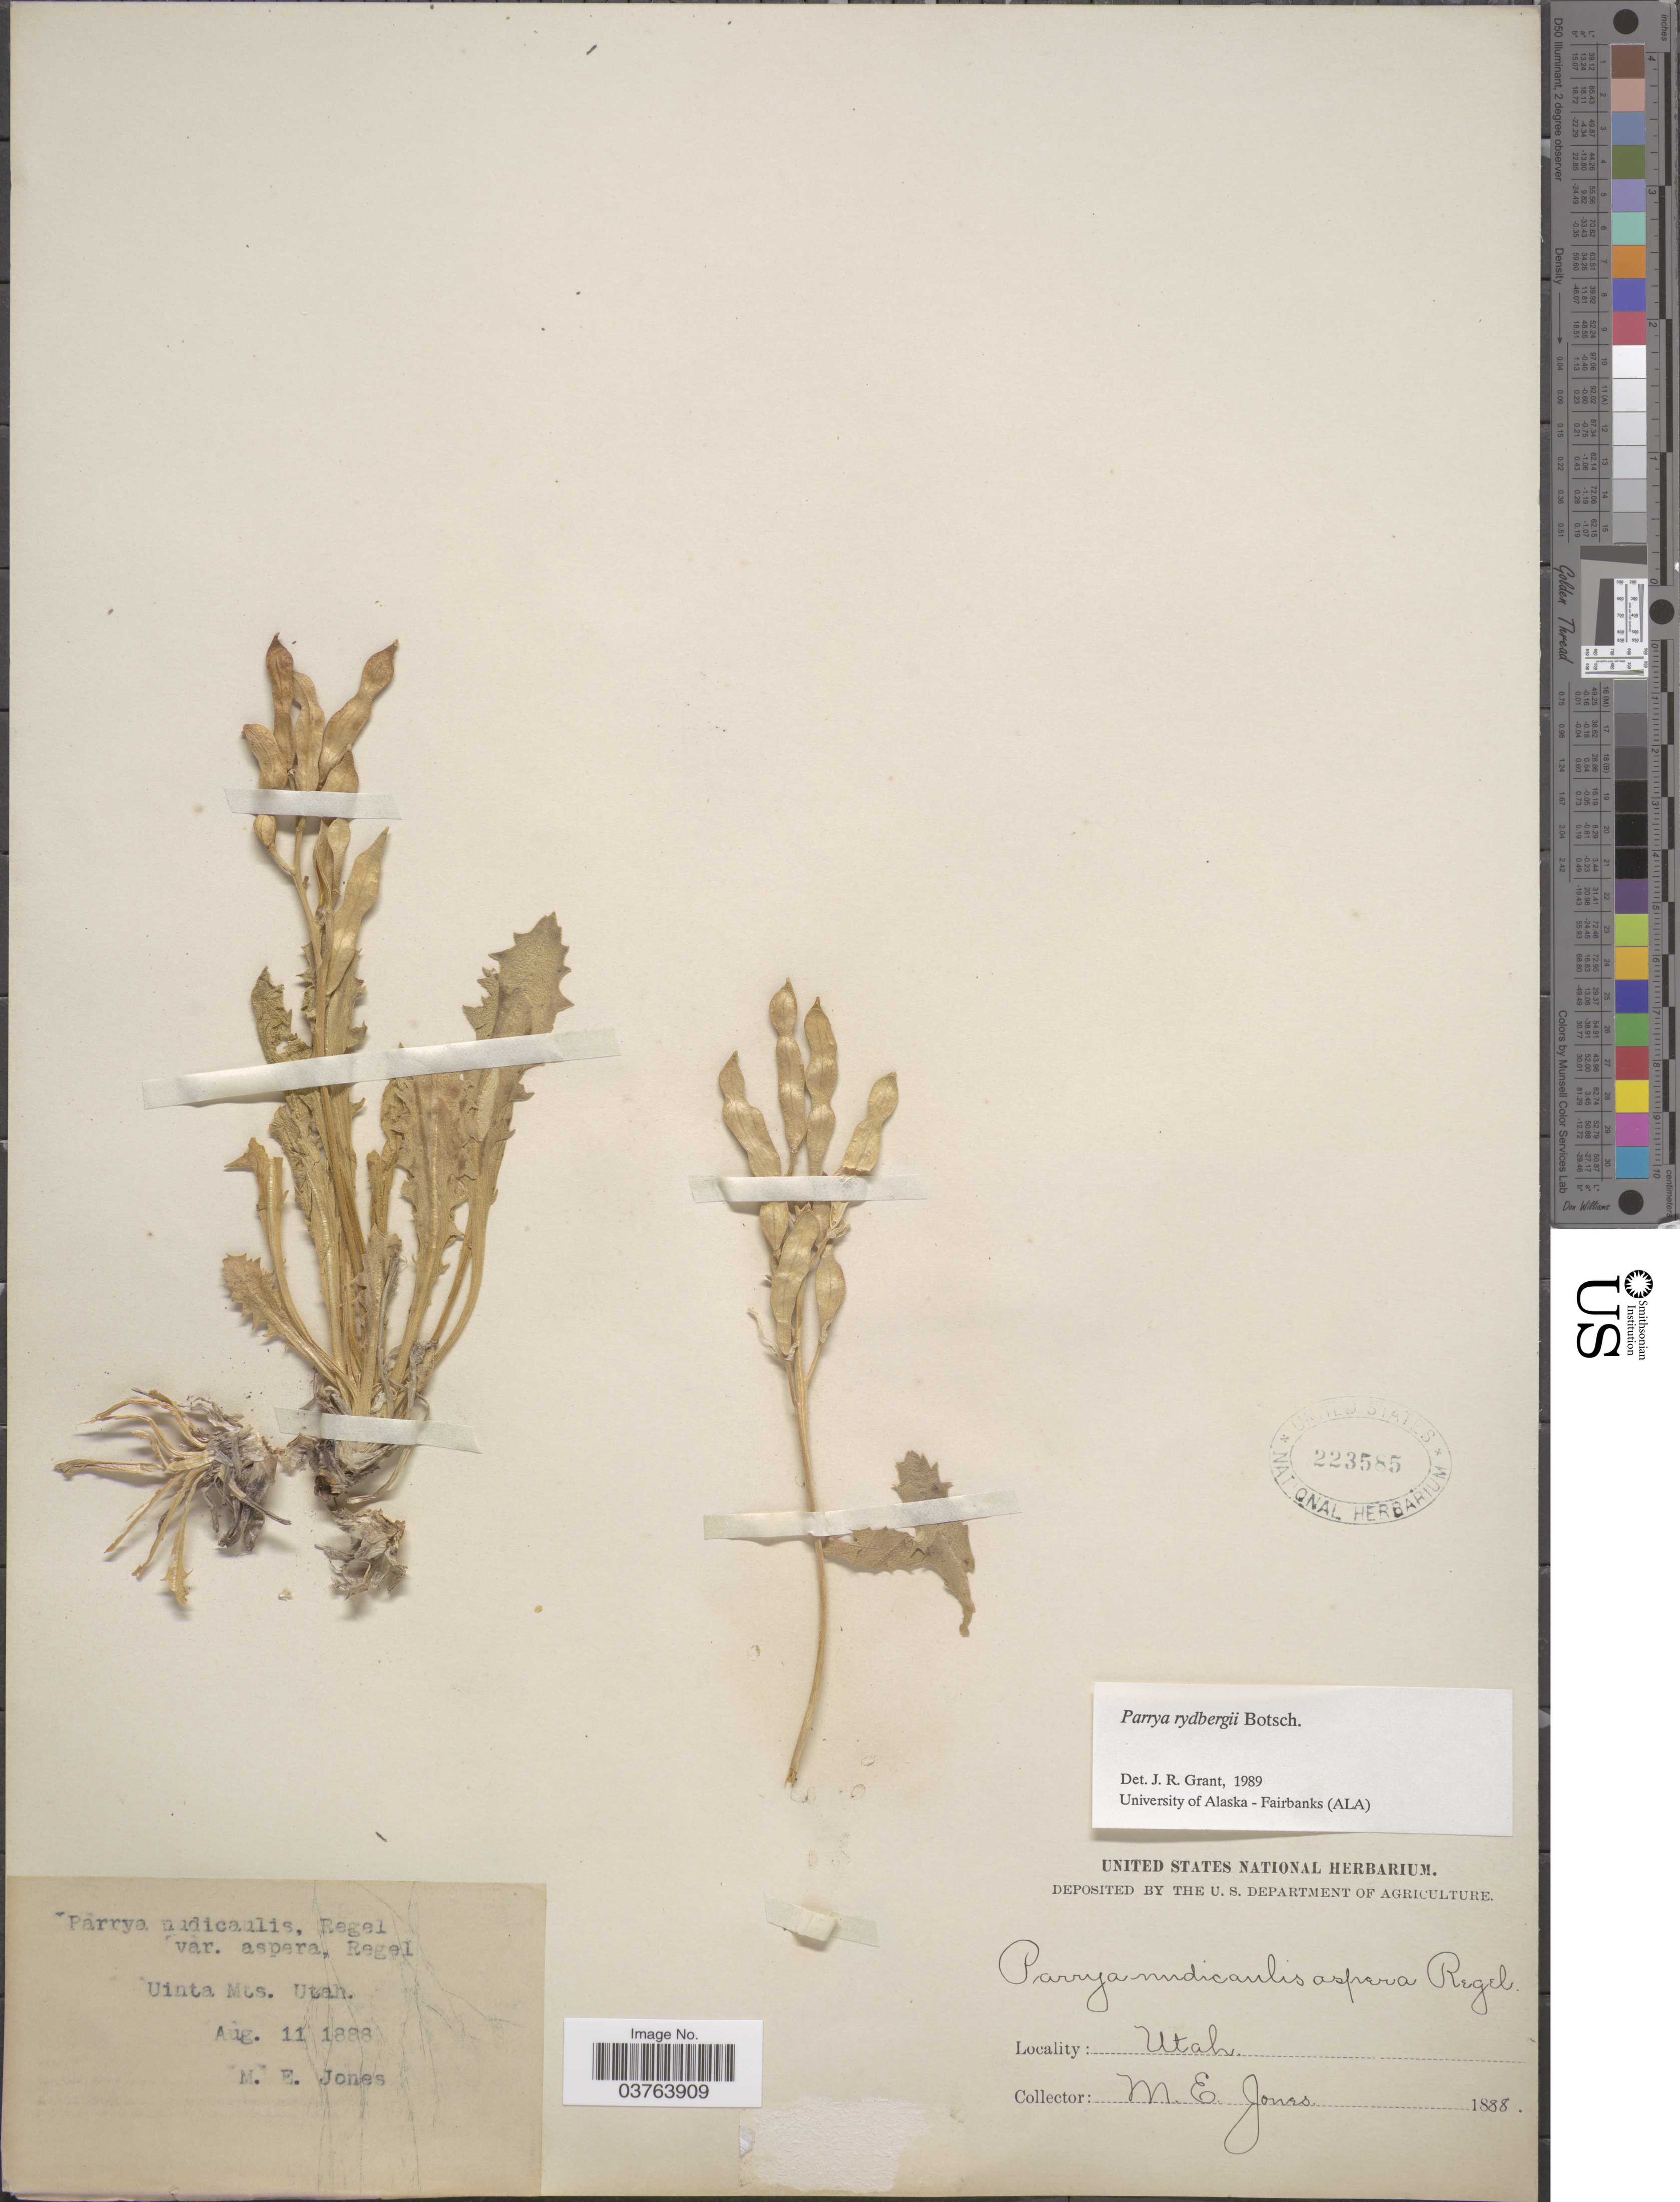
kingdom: Plantae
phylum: Tracheophyta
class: Magnoliopsida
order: Brassicales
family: Brassicaceae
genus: Parrya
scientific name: Parrya rydbergii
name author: Botsch.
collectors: M. E. Jones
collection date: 1888-08-11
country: United States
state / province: Utah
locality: Uinta Mts.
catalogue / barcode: US 223585